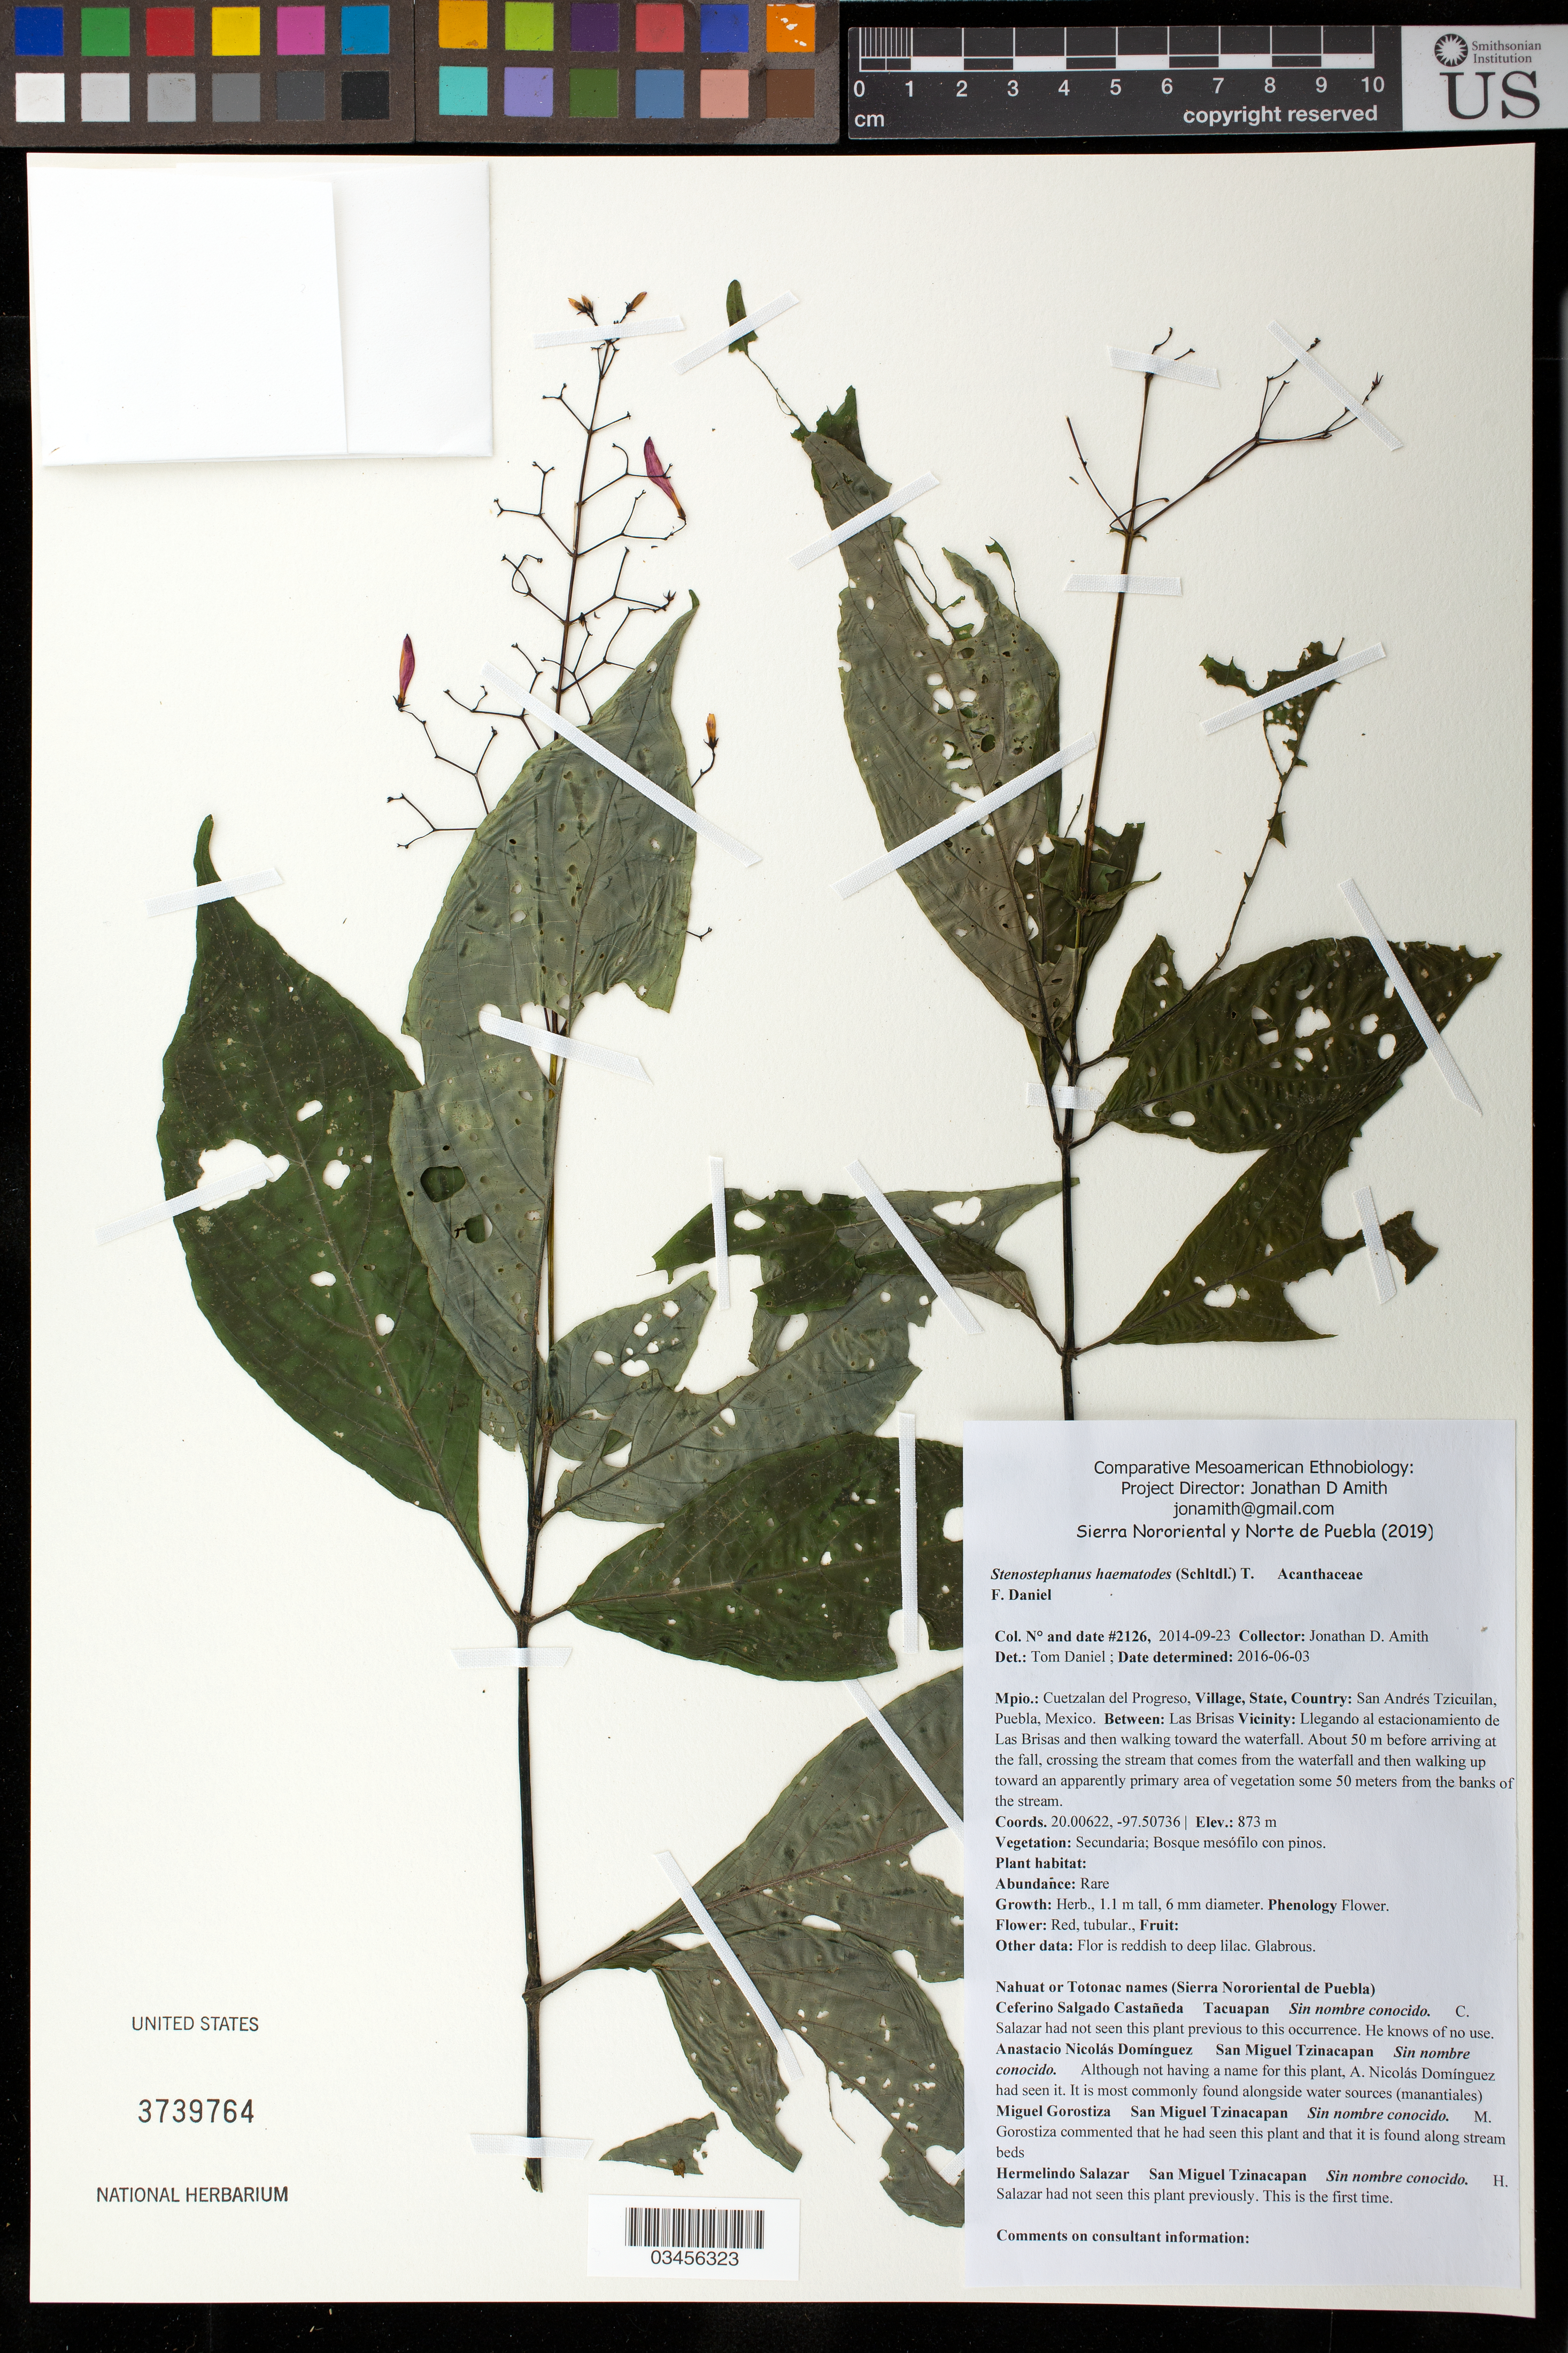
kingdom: Plantae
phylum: Tracheophyta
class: Magnoliopsida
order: Lamiales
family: Acanthaceae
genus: Stenostephanus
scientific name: Stenostephanus haematodes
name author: (Schltdl.) T.F. Daniel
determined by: Daniel, T.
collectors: J. D. Amith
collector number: JDA_02126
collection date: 2014-09-23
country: México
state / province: Puebla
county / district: Cuetzalan del Progreso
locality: PUEBLO: San Andrés Tzicuilan; LOCALIDAD EXACTA: Llegando al estacionamiento de Las Brisas.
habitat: Bosque mesófilo con Pinus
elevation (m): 873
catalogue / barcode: US 3739764